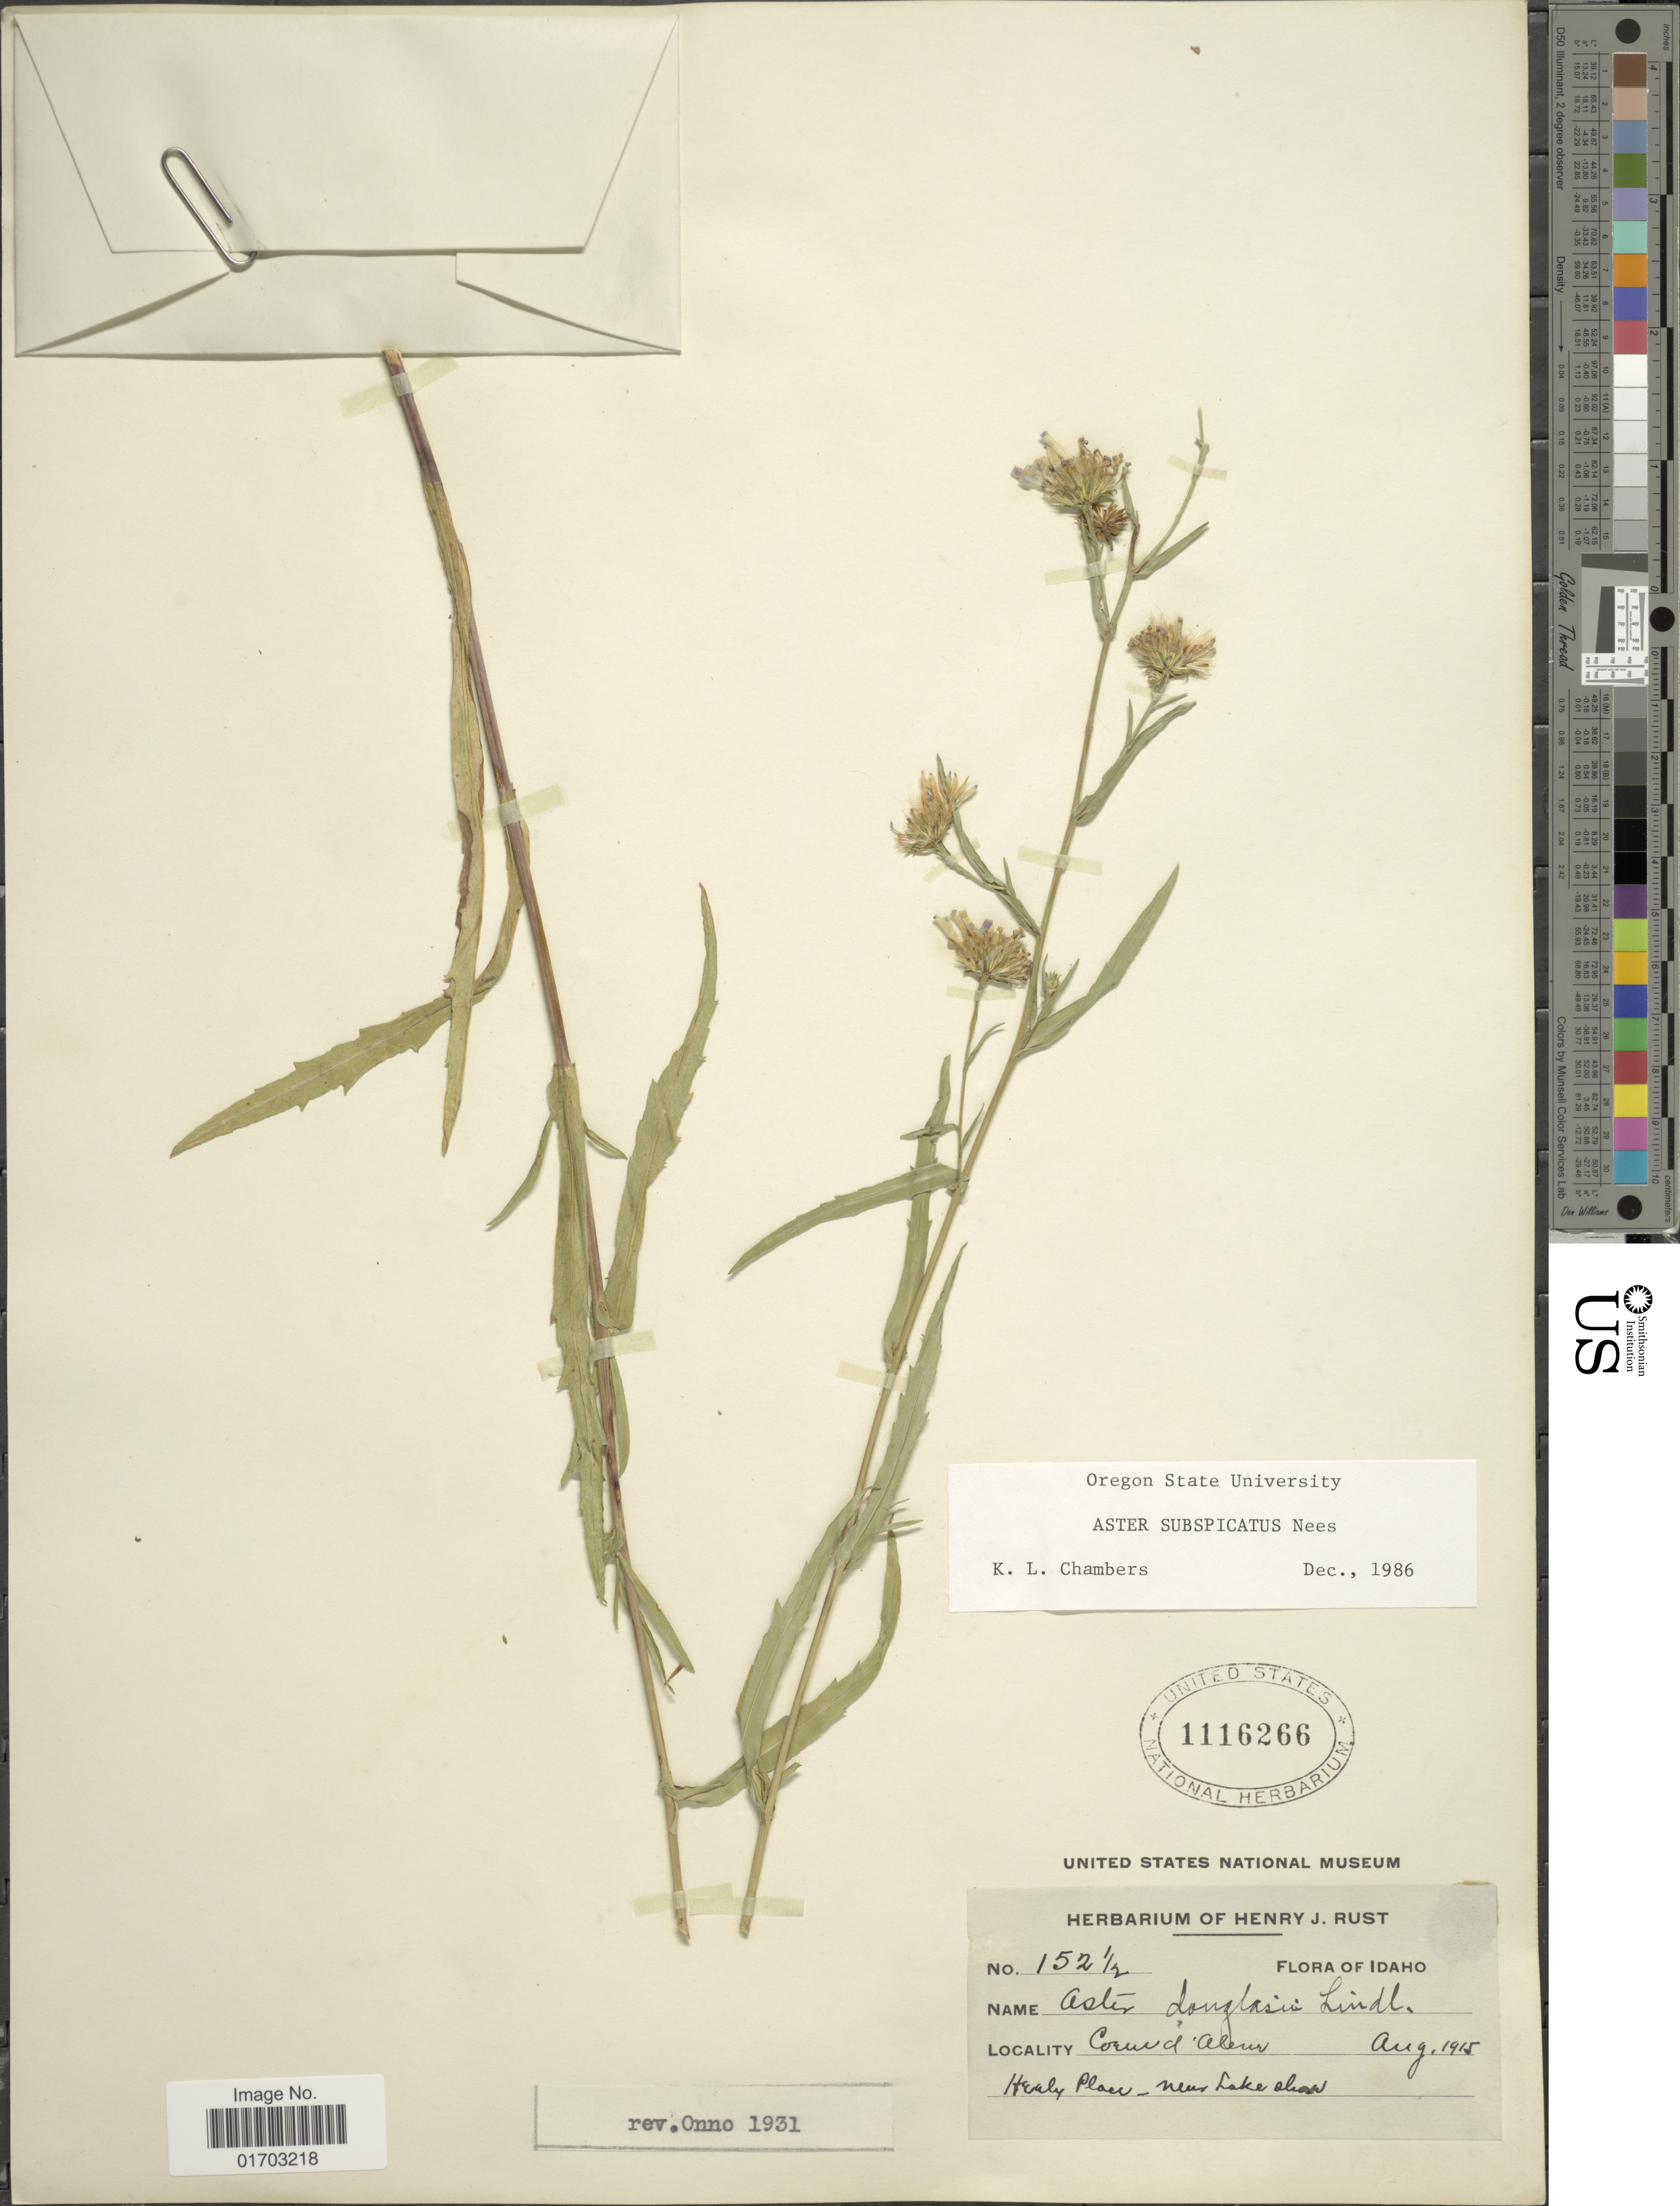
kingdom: Plantae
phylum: Tracheophyta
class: Magnoliopsida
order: Asterales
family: Asteraceae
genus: Symphyotrichum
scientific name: Symphyotrichum subspicatum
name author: (Nees) G.L. Nesom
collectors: ex herb. Henry J. Rust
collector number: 152 1/2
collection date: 1915-08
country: United States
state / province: Idaho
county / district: Kootenai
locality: Coeur d'Alene, Healy Place-near Lake shore.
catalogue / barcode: US 1116266